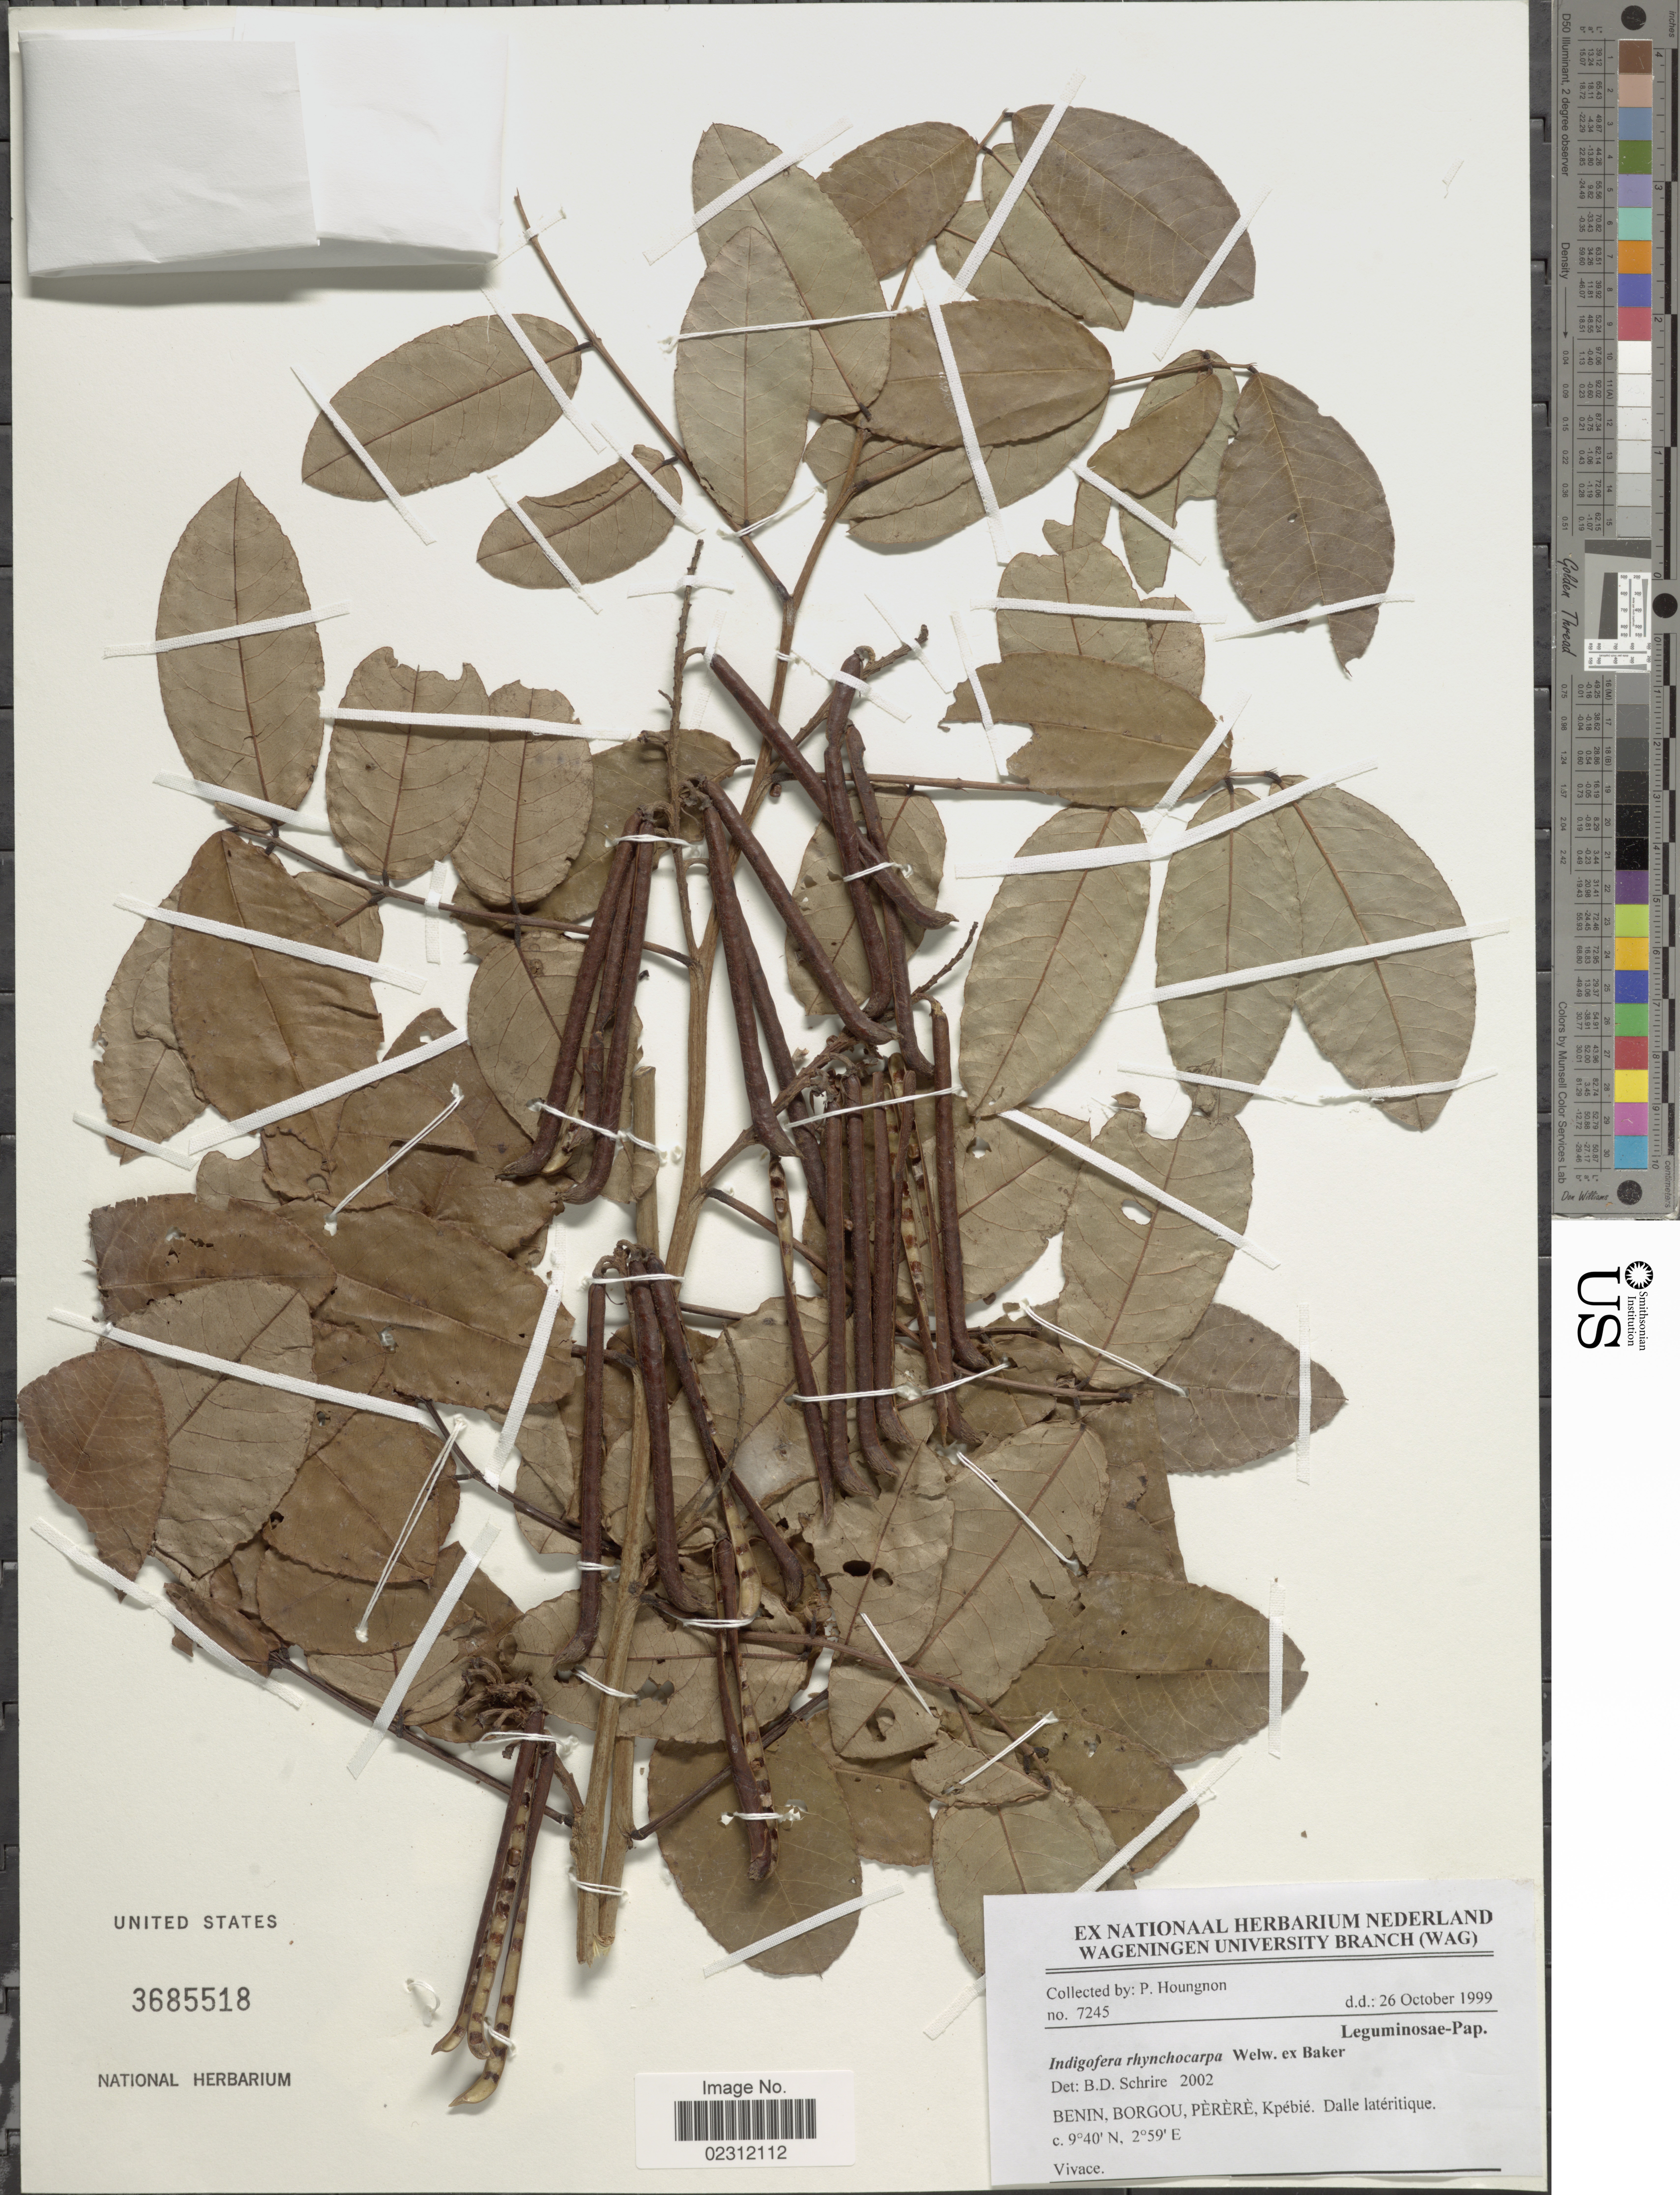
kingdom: Plantae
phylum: Tracheophyta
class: Magnoliopsida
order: Fabales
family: Fabaceae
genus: Indigofera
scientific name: Indigofera rhynchocarpa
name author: Welw. ex Baker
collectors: P. Houngnon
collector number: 7245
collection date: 1999-10-26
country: Benin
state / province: Borgou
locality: Perere, Kpebie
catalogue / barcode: US 3685518